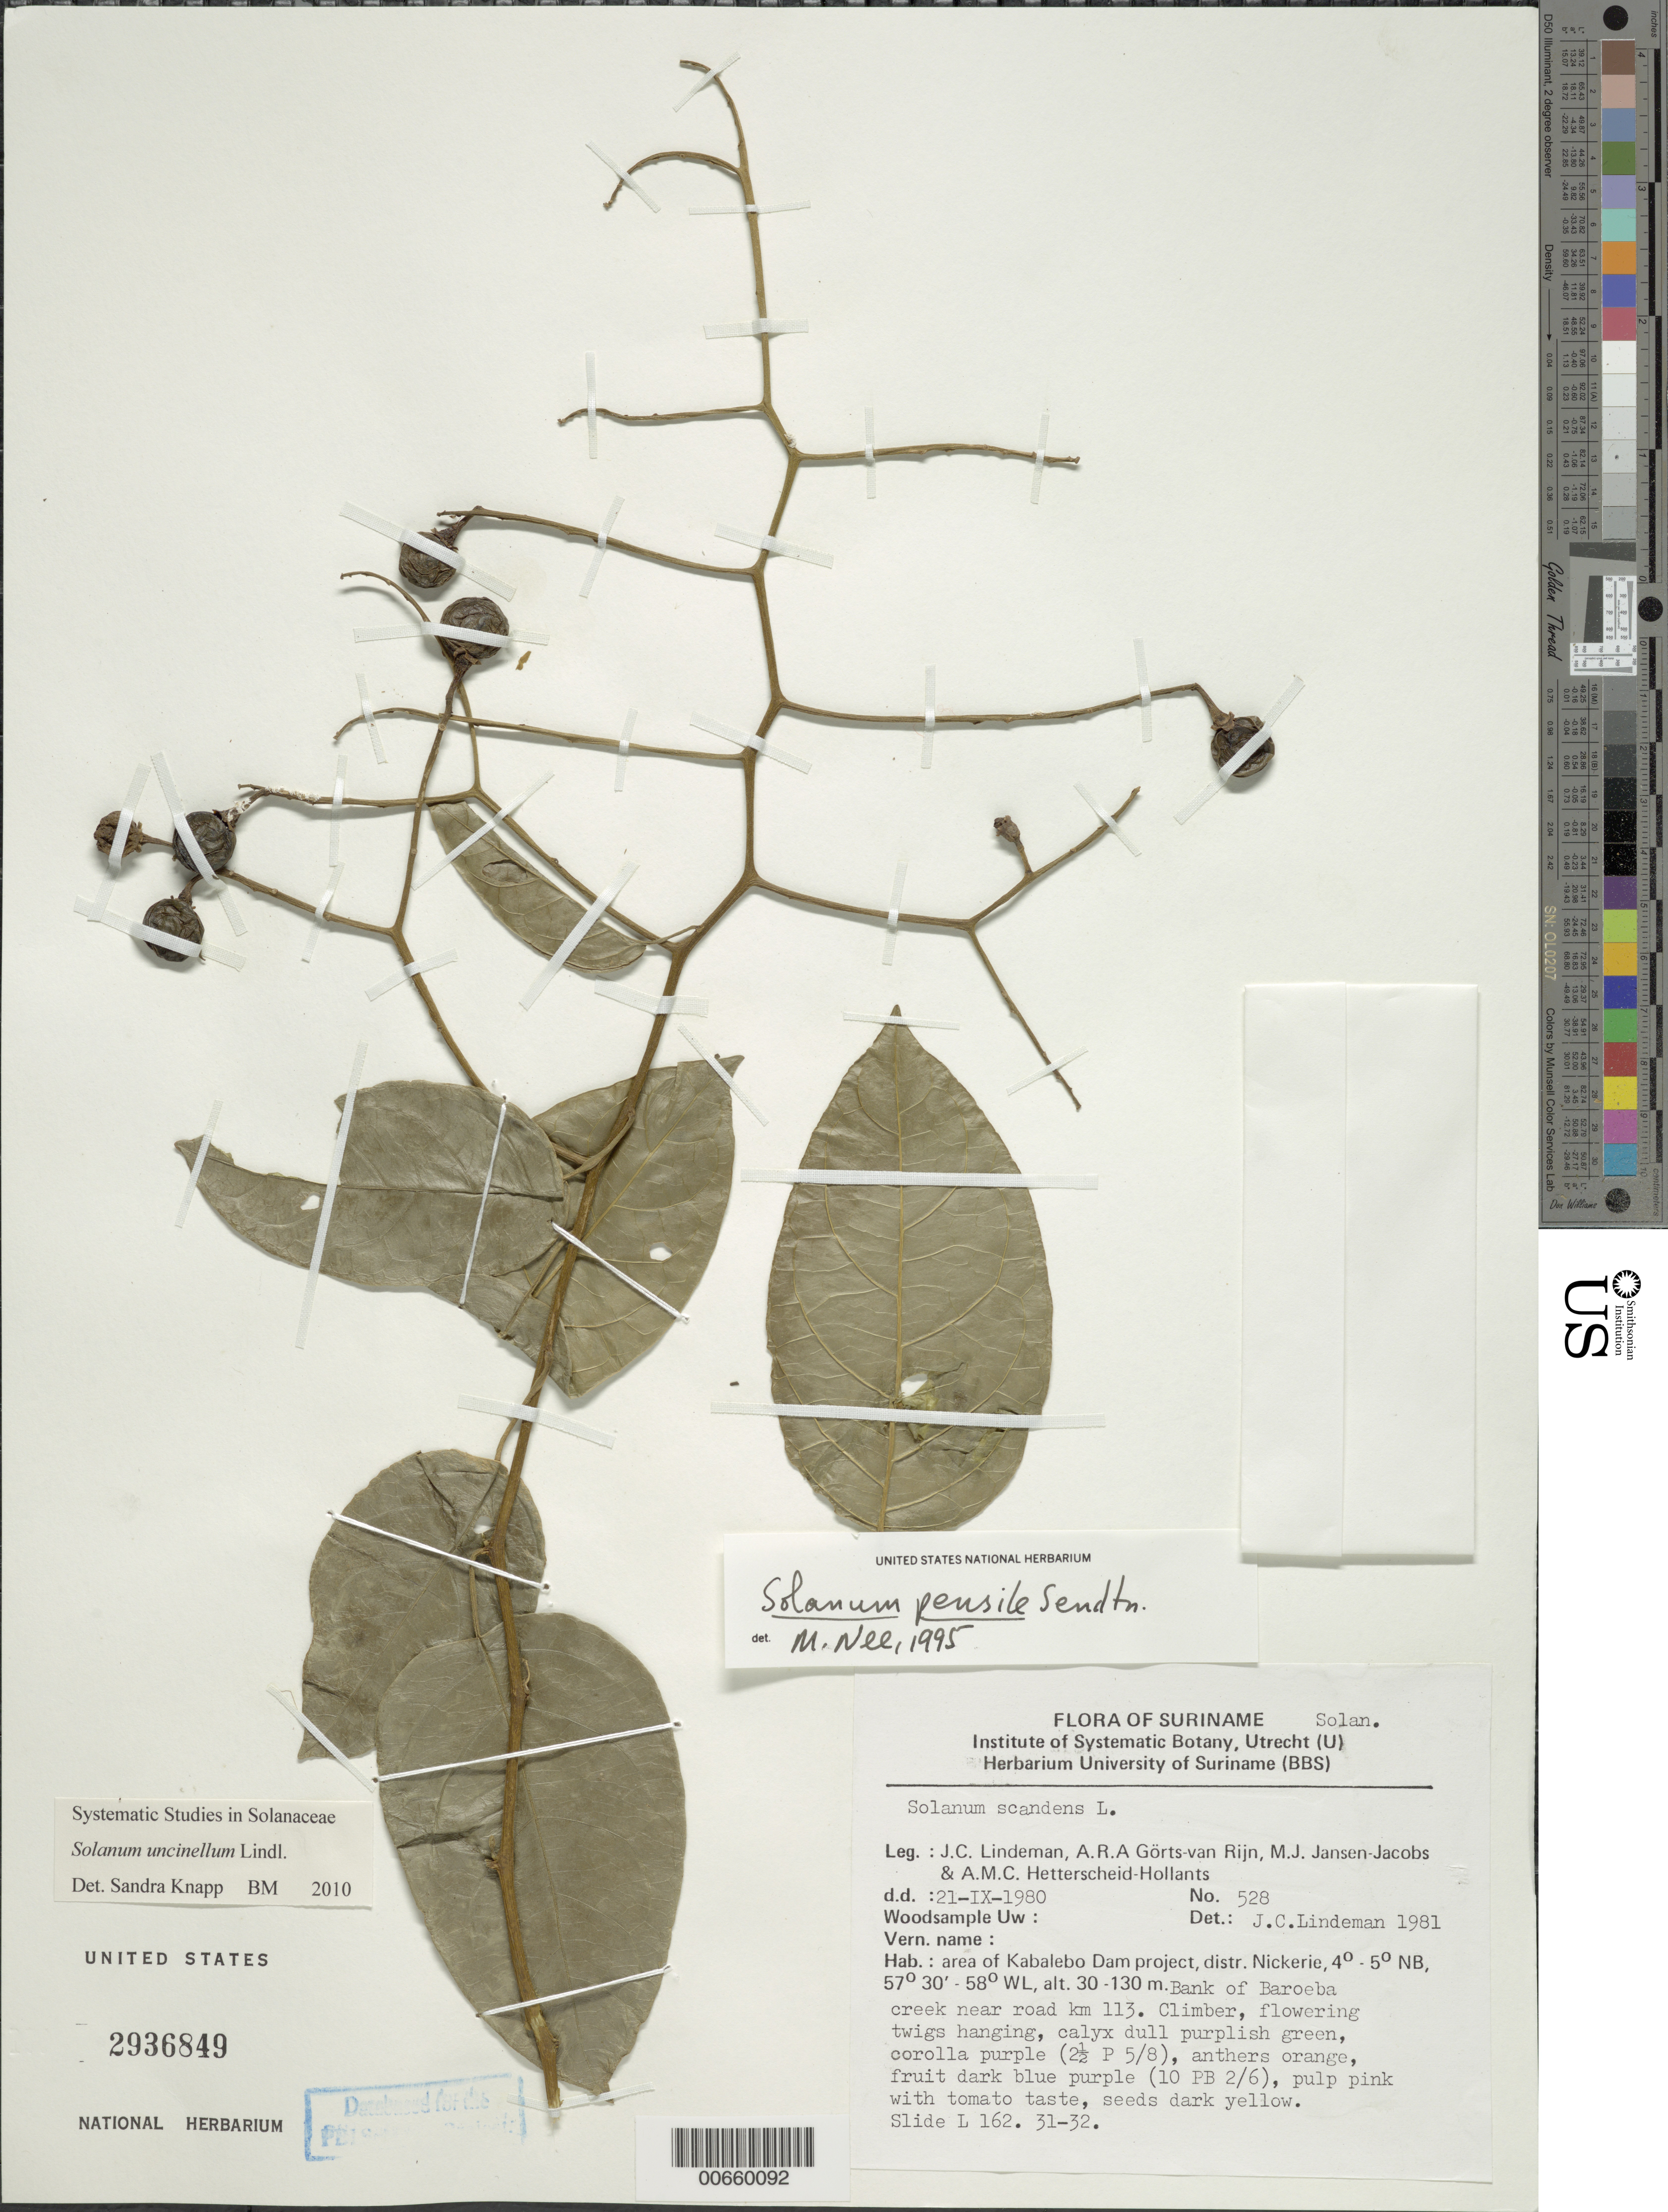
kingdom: Plantae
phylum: Tracheophyta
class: Magnoliopsida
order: Solanales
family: Solanaceae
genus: Solanum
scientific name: Solanum uncinellum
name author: Lindl.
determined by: Knapp, S. D.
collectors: J. C. Lindeman, A. .R. A. Görts-van Rijn, M. J. Jansen-Jacobs & A. Hetterscheid-Hollants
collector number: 80-528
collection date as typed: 9 Sep 1980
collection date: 1980-09-09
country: Suriname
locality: Kabalebo Dam project area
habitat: Bank of creek near road.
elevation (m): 30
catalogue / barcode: US 2936849